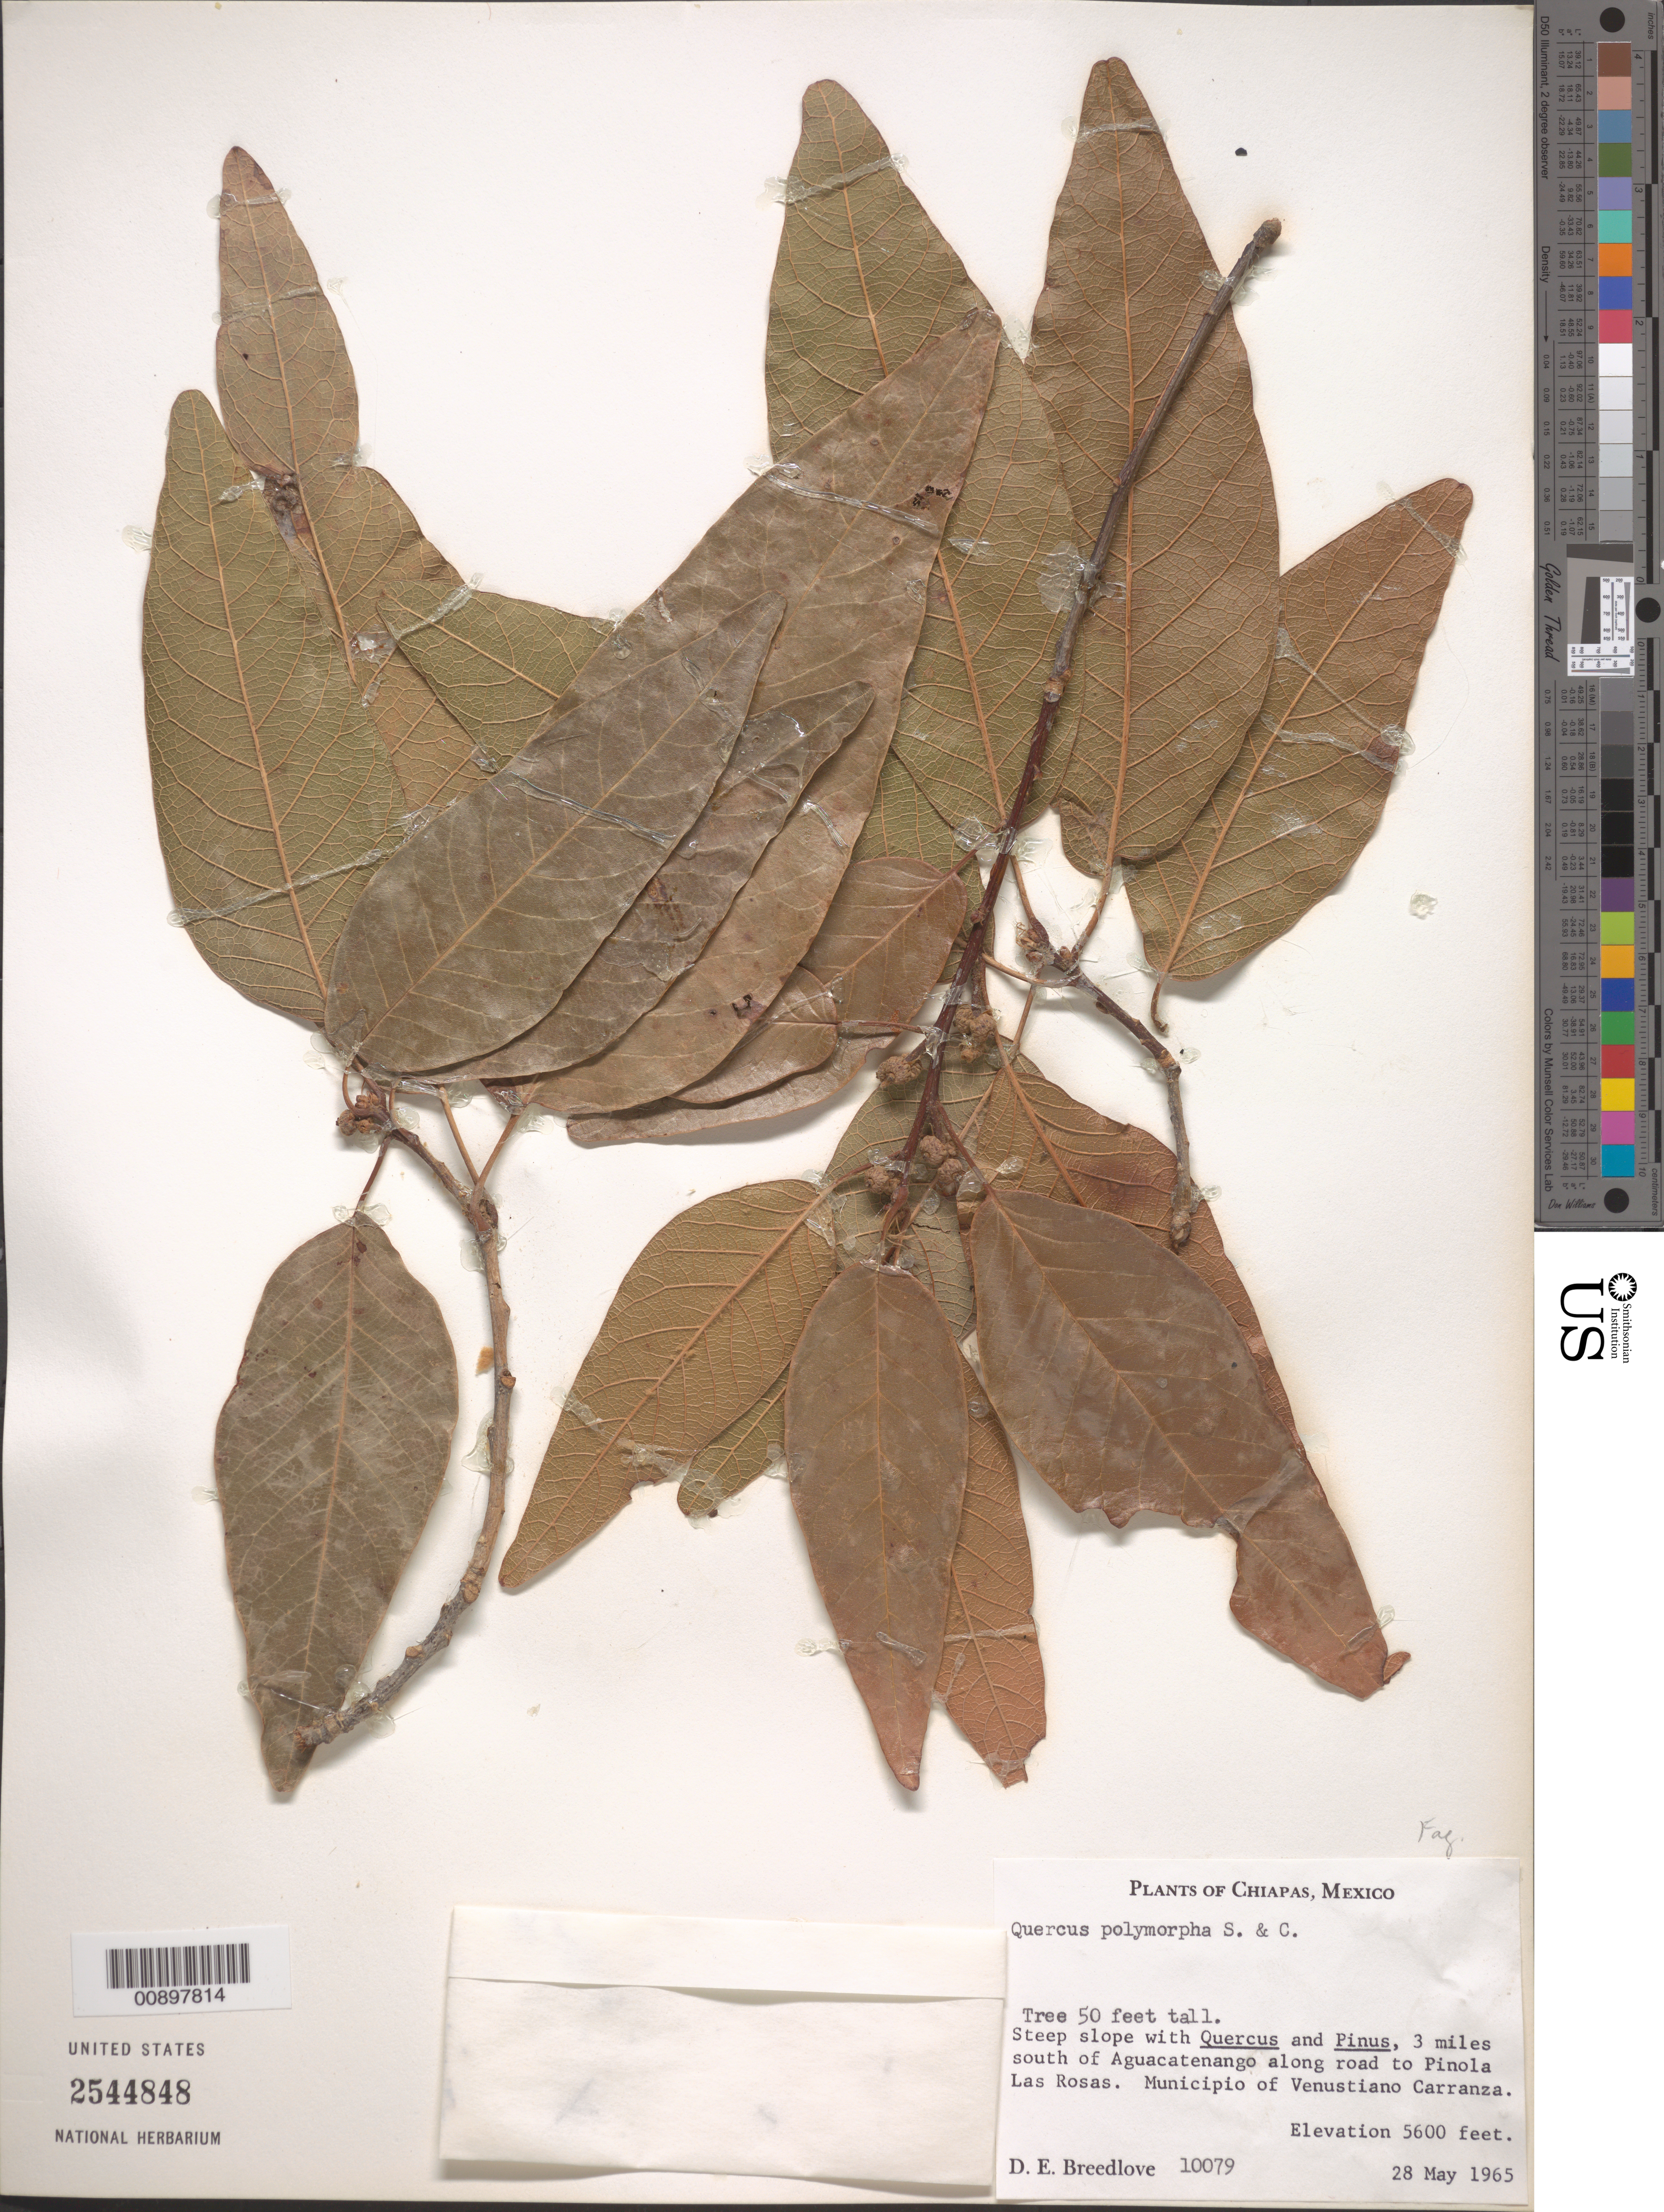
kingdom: Plantae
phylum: Tracheophyta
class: Magnoliopsida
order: Fagales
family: Fagaceae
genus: Quercus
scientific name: Quercus polymorpha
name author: Schltdl. & Cham.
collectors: D. E. Breedlove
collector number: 10079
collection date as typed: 28 May 1965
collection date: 1965-05-28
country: Mexico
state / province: Chiapas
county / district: Venustiano Carranza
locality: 3 miles south of Aguacatenango along road to Pinola Las Rosas. Municipio of Venustiano Carranza, Chiapas.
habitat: Steep slope with Quercus and Pinus.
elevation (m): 1707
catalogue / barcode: US 2544848